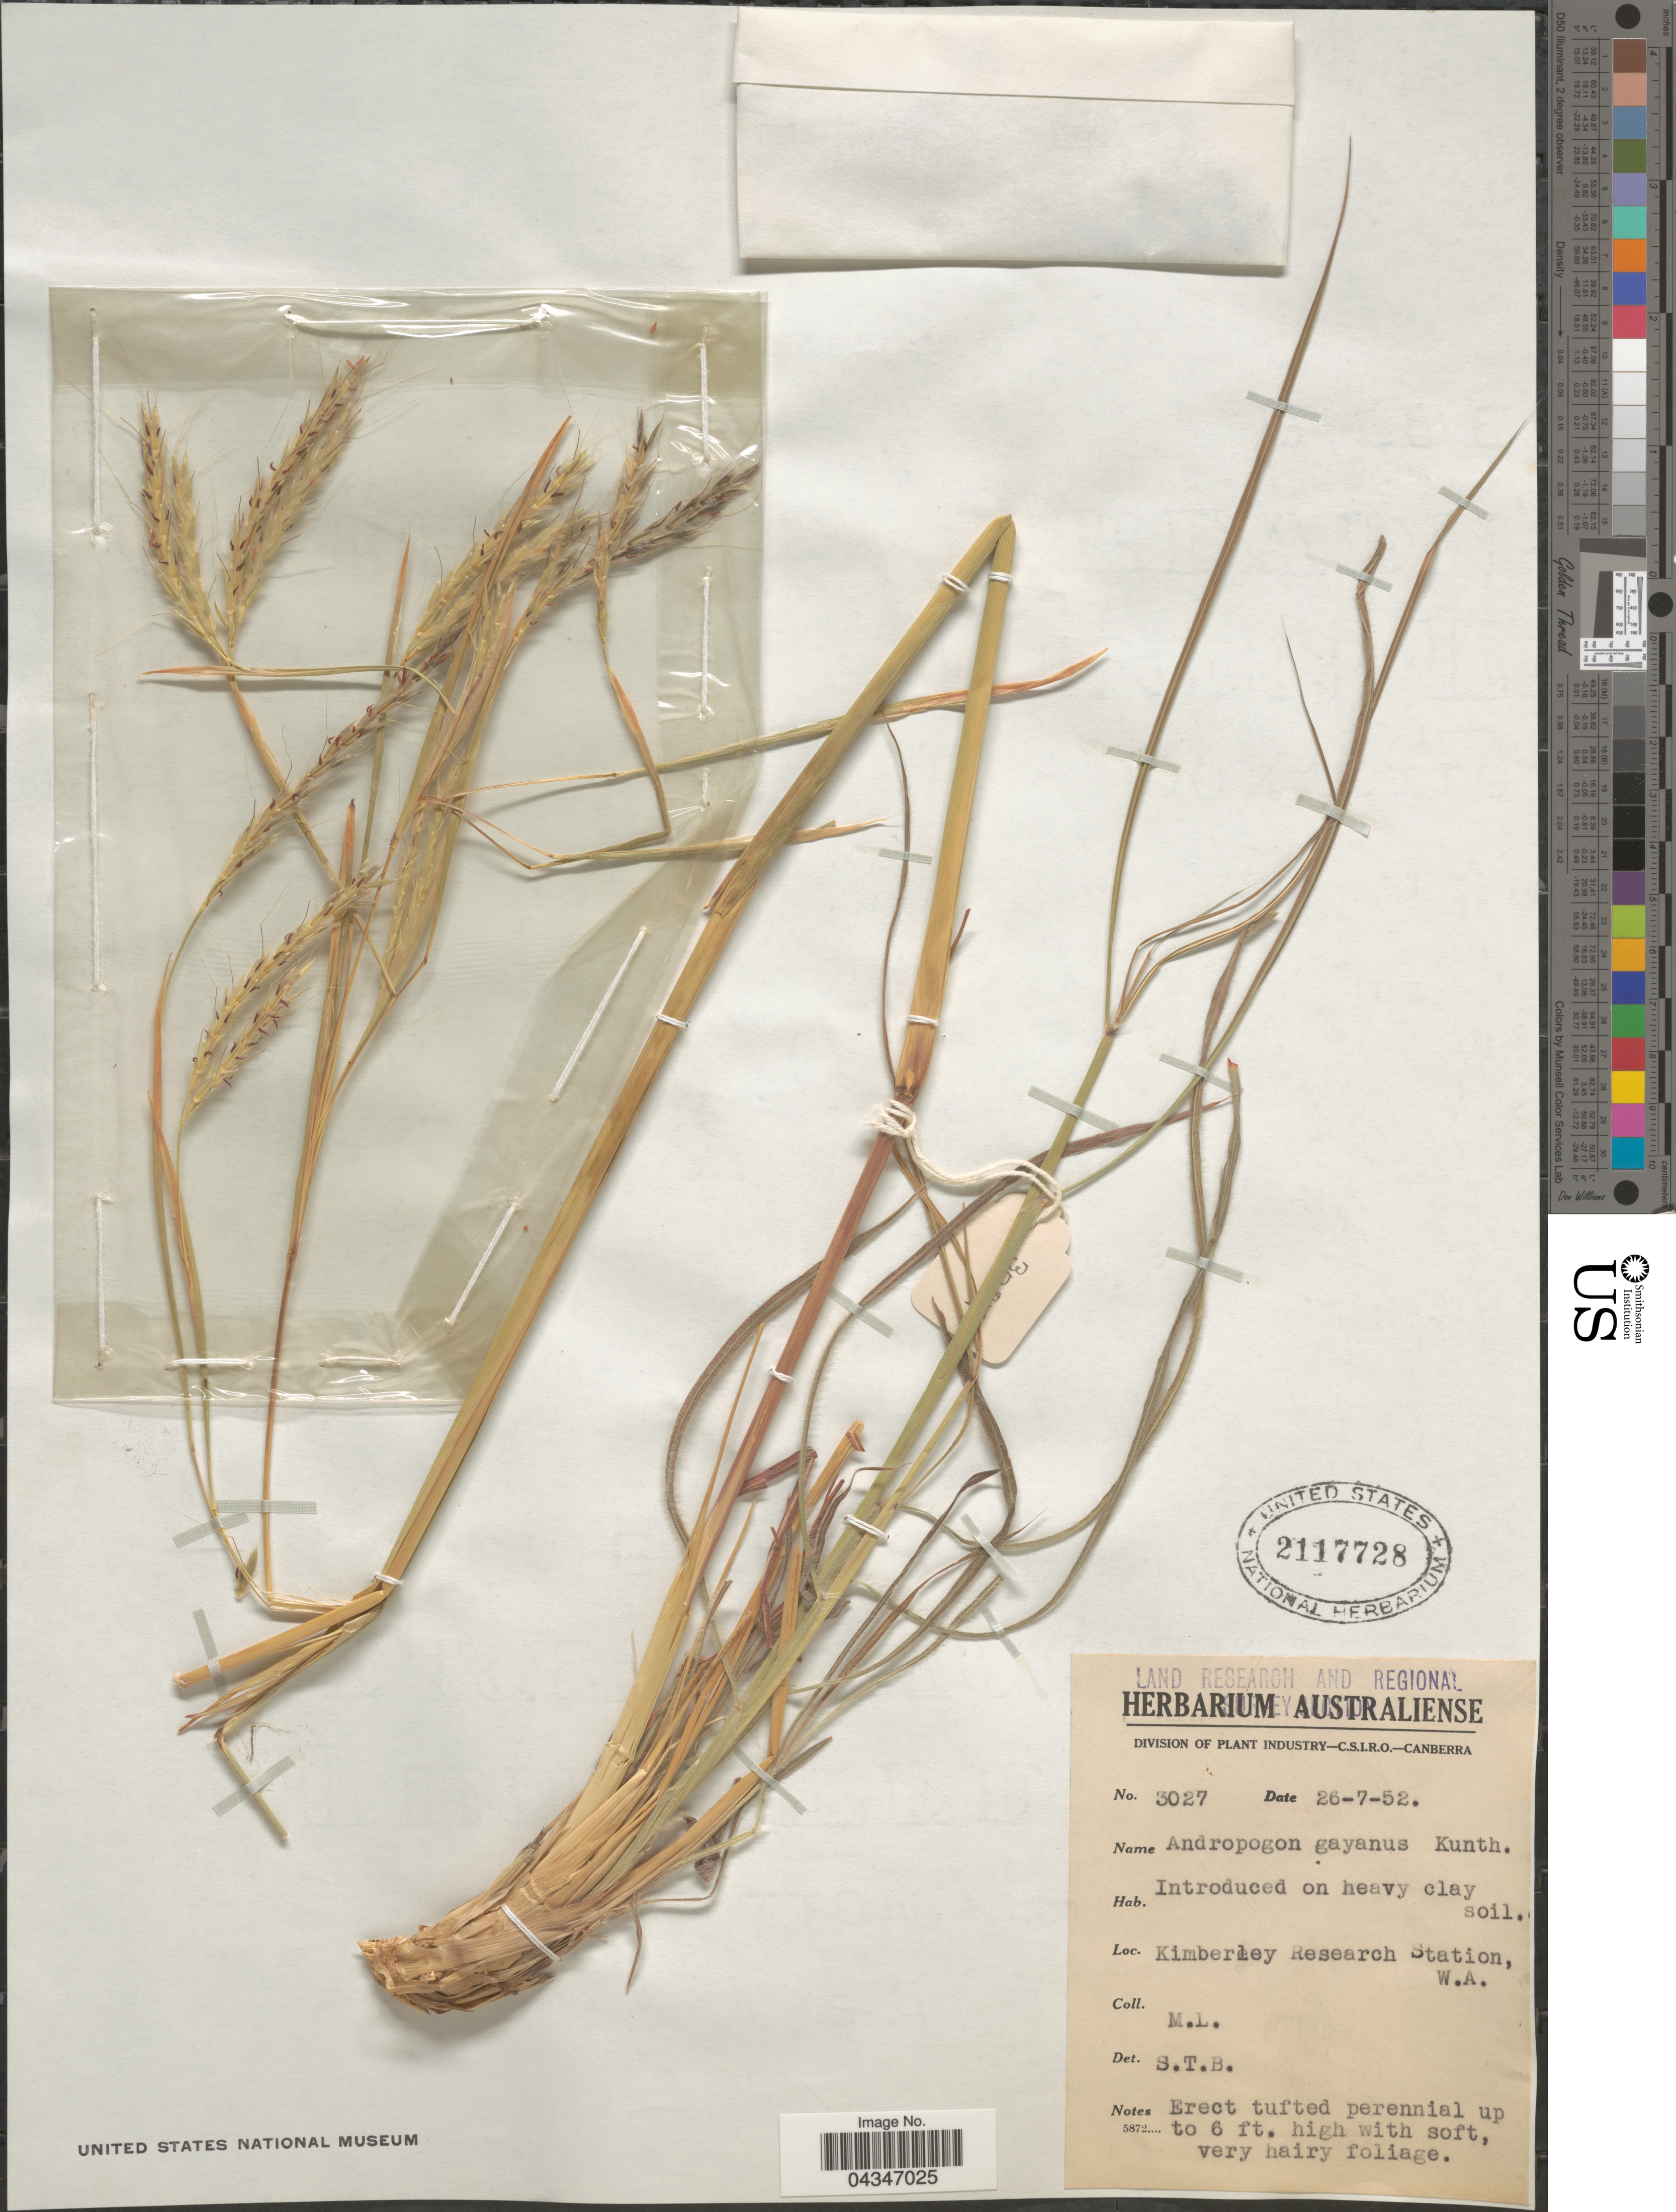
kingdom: Plantae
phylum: Tracheophyta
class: Liliopsida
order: Poales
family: Poaceae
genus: Andropogon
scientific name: Andropogon gayanus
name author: Kunth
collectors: M. L.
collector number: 3027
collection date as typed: Transcribed d/m/y: 26/7/52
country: Australia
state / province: Western Australia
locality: Land Research and Regional Survey Section. Kimberley Research Station.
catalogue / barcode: US 2117728